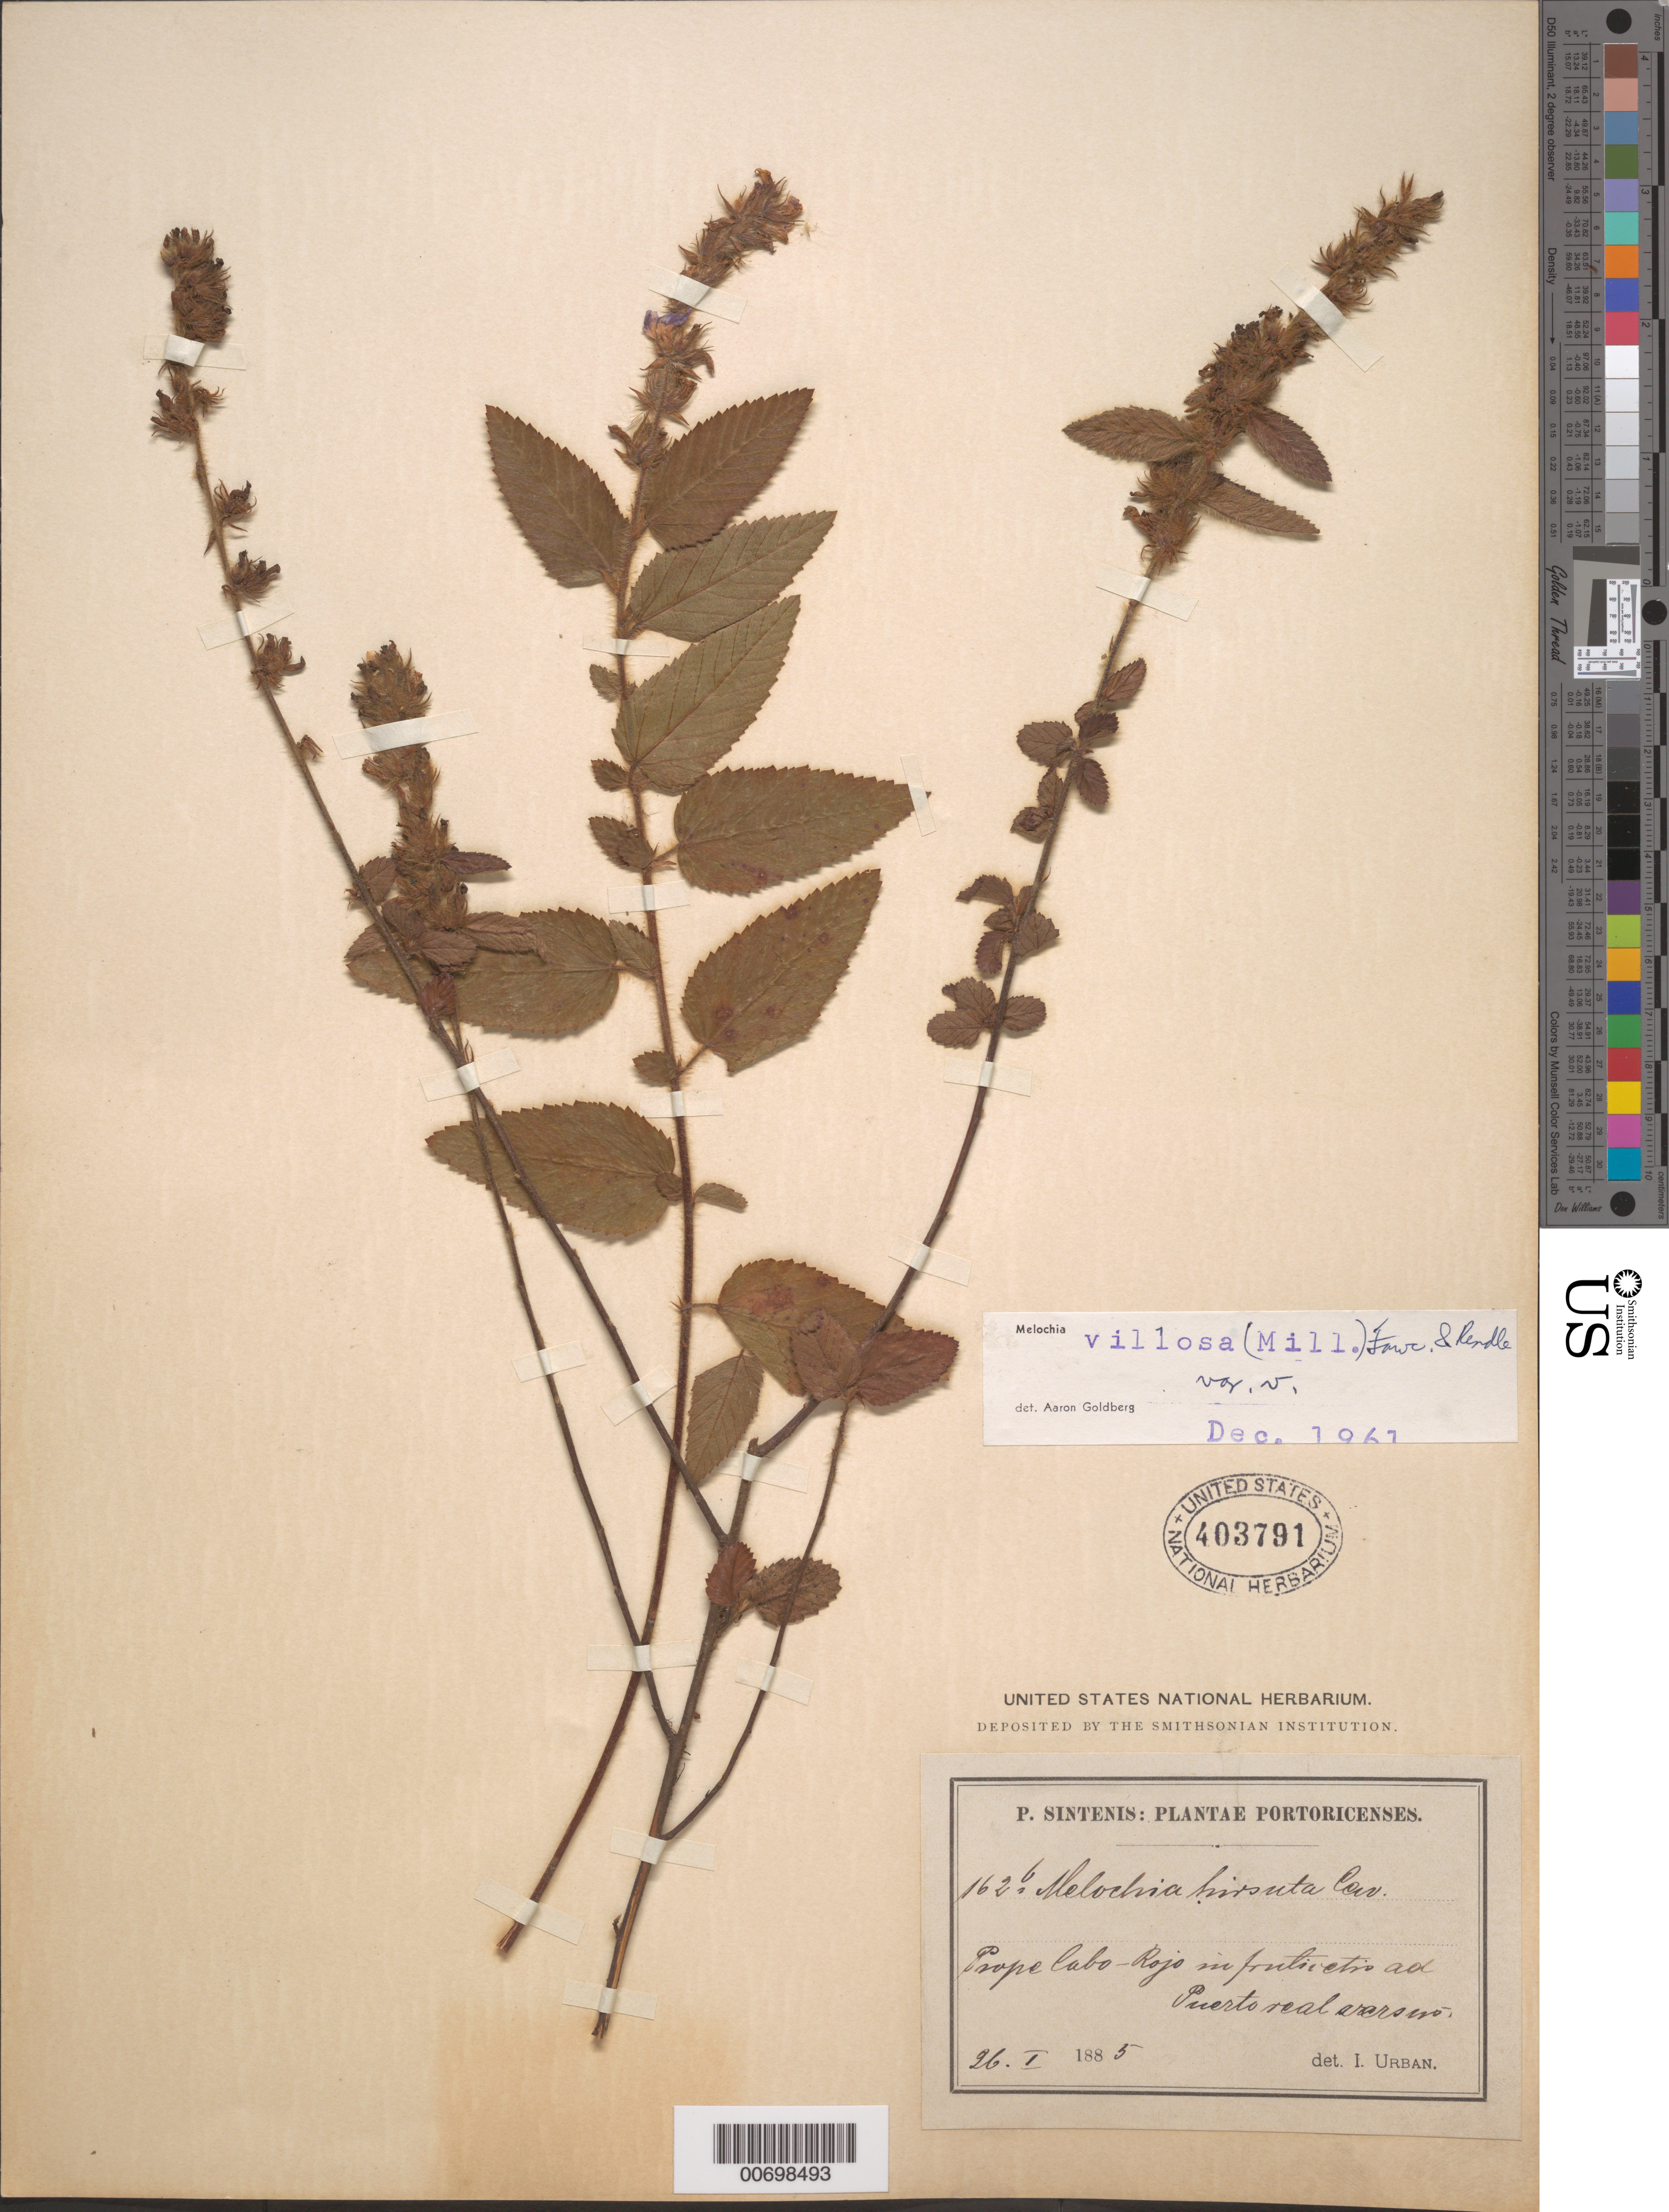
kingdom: Plantae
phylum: Tracheophyta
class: Magnoliopsida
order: Malvales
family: Malvaceae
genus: Melochia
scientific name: Melochia spicata var. spicata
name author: (L.) Fryxell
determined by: Dorr, L. J., (BOT), Smithsonian Institution - National Museum of Natural History (UNITED STATES)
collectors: P. Sintenis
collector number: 162b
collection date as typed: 26 Jan 1885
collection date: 1885-01-26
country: Puerto Rico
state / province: Cabo Rojo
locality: Prope Cabo Rojo ad Puerto real versus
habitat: In fruticetis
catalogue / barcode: US 403791